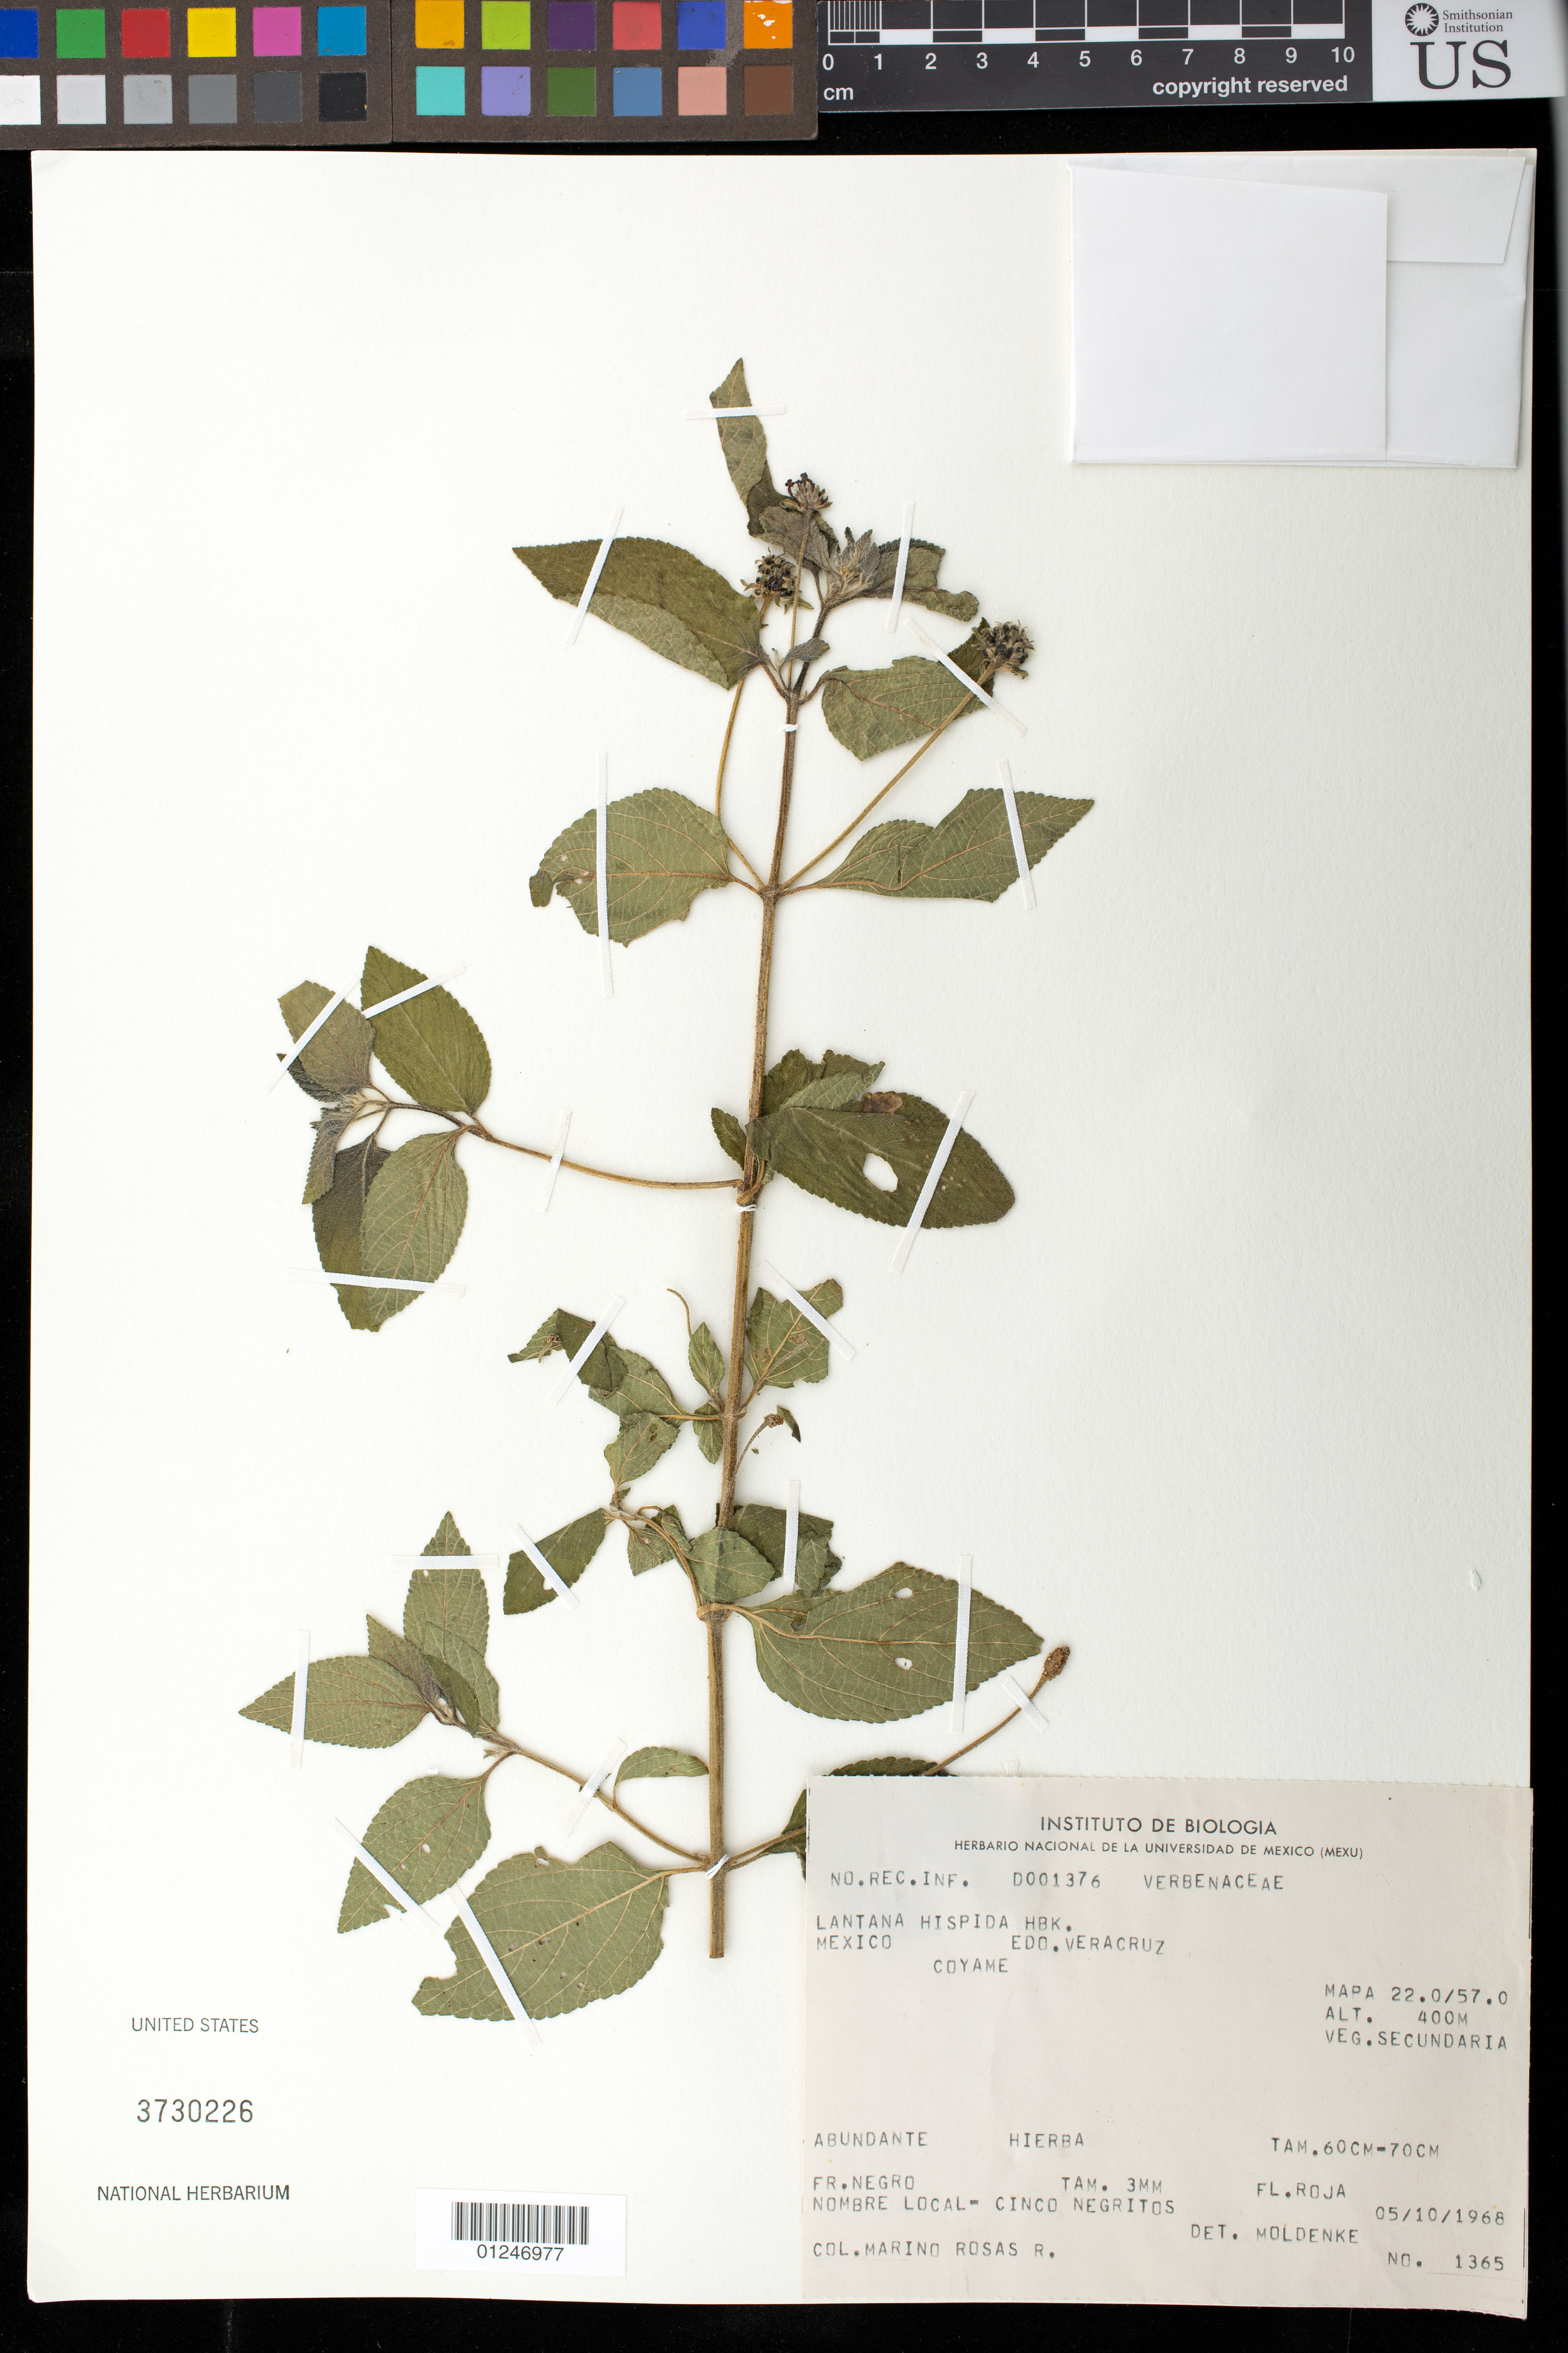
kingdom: Plantae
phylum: Tracheophyta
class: Magnoliopsida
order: Lamiales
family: Verbenaceae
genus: Lantana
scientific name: Lantana hispida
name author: Kunth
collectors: M. Rosas R.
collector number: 1365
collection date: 1968-10-05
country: Mexico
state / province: Veracruz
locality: Coyame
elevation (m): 400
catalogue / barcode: US 3730226